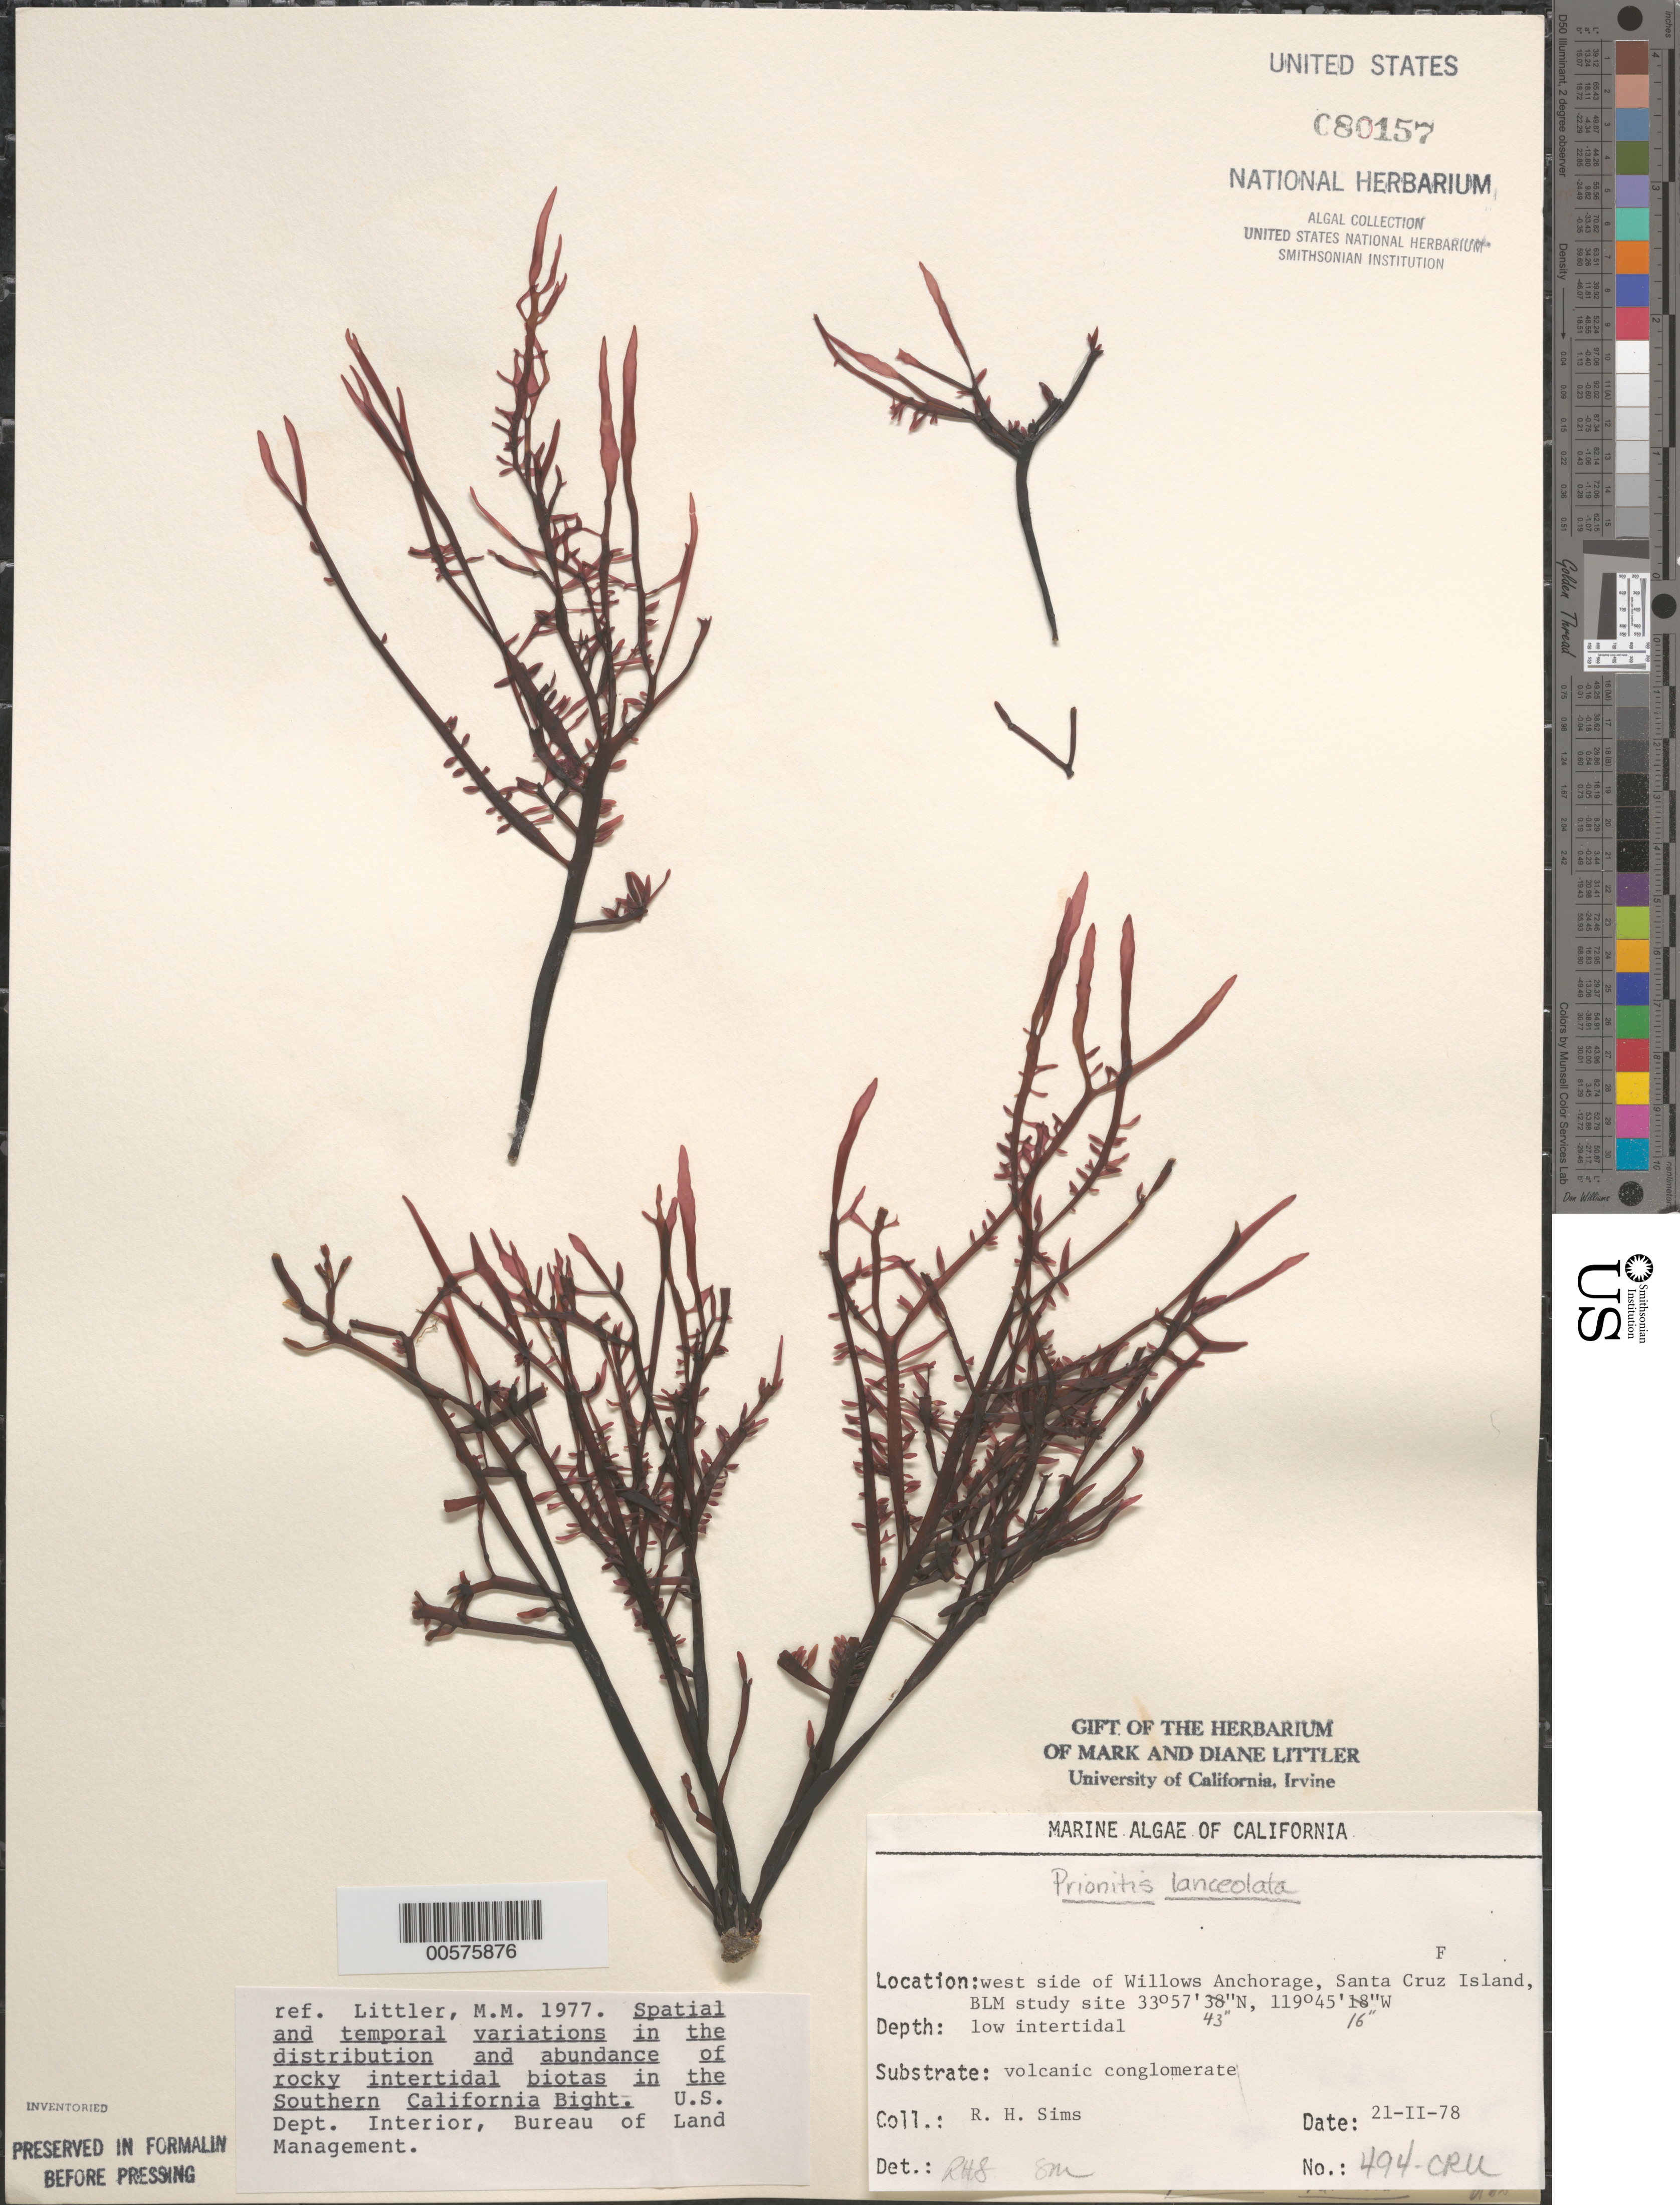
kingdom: Plantae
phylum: Rhodophyta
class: Florideophyceae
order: Cryptonemiales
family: Cryptonemiaceae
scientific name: Prionitis lanceolata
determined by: Sims, Robert H.; Murray, S. N.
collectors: R. H. Sims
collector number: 494-cru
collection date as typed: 21 Feb 1978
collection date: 1978-02-21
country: United States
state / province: California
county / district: Santa Barbara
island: Santa Cruz Island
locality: Willows Anchorage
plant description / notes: BLM-SOCALBIGHT Rocky Intertidal Survey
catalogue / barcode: US 80157